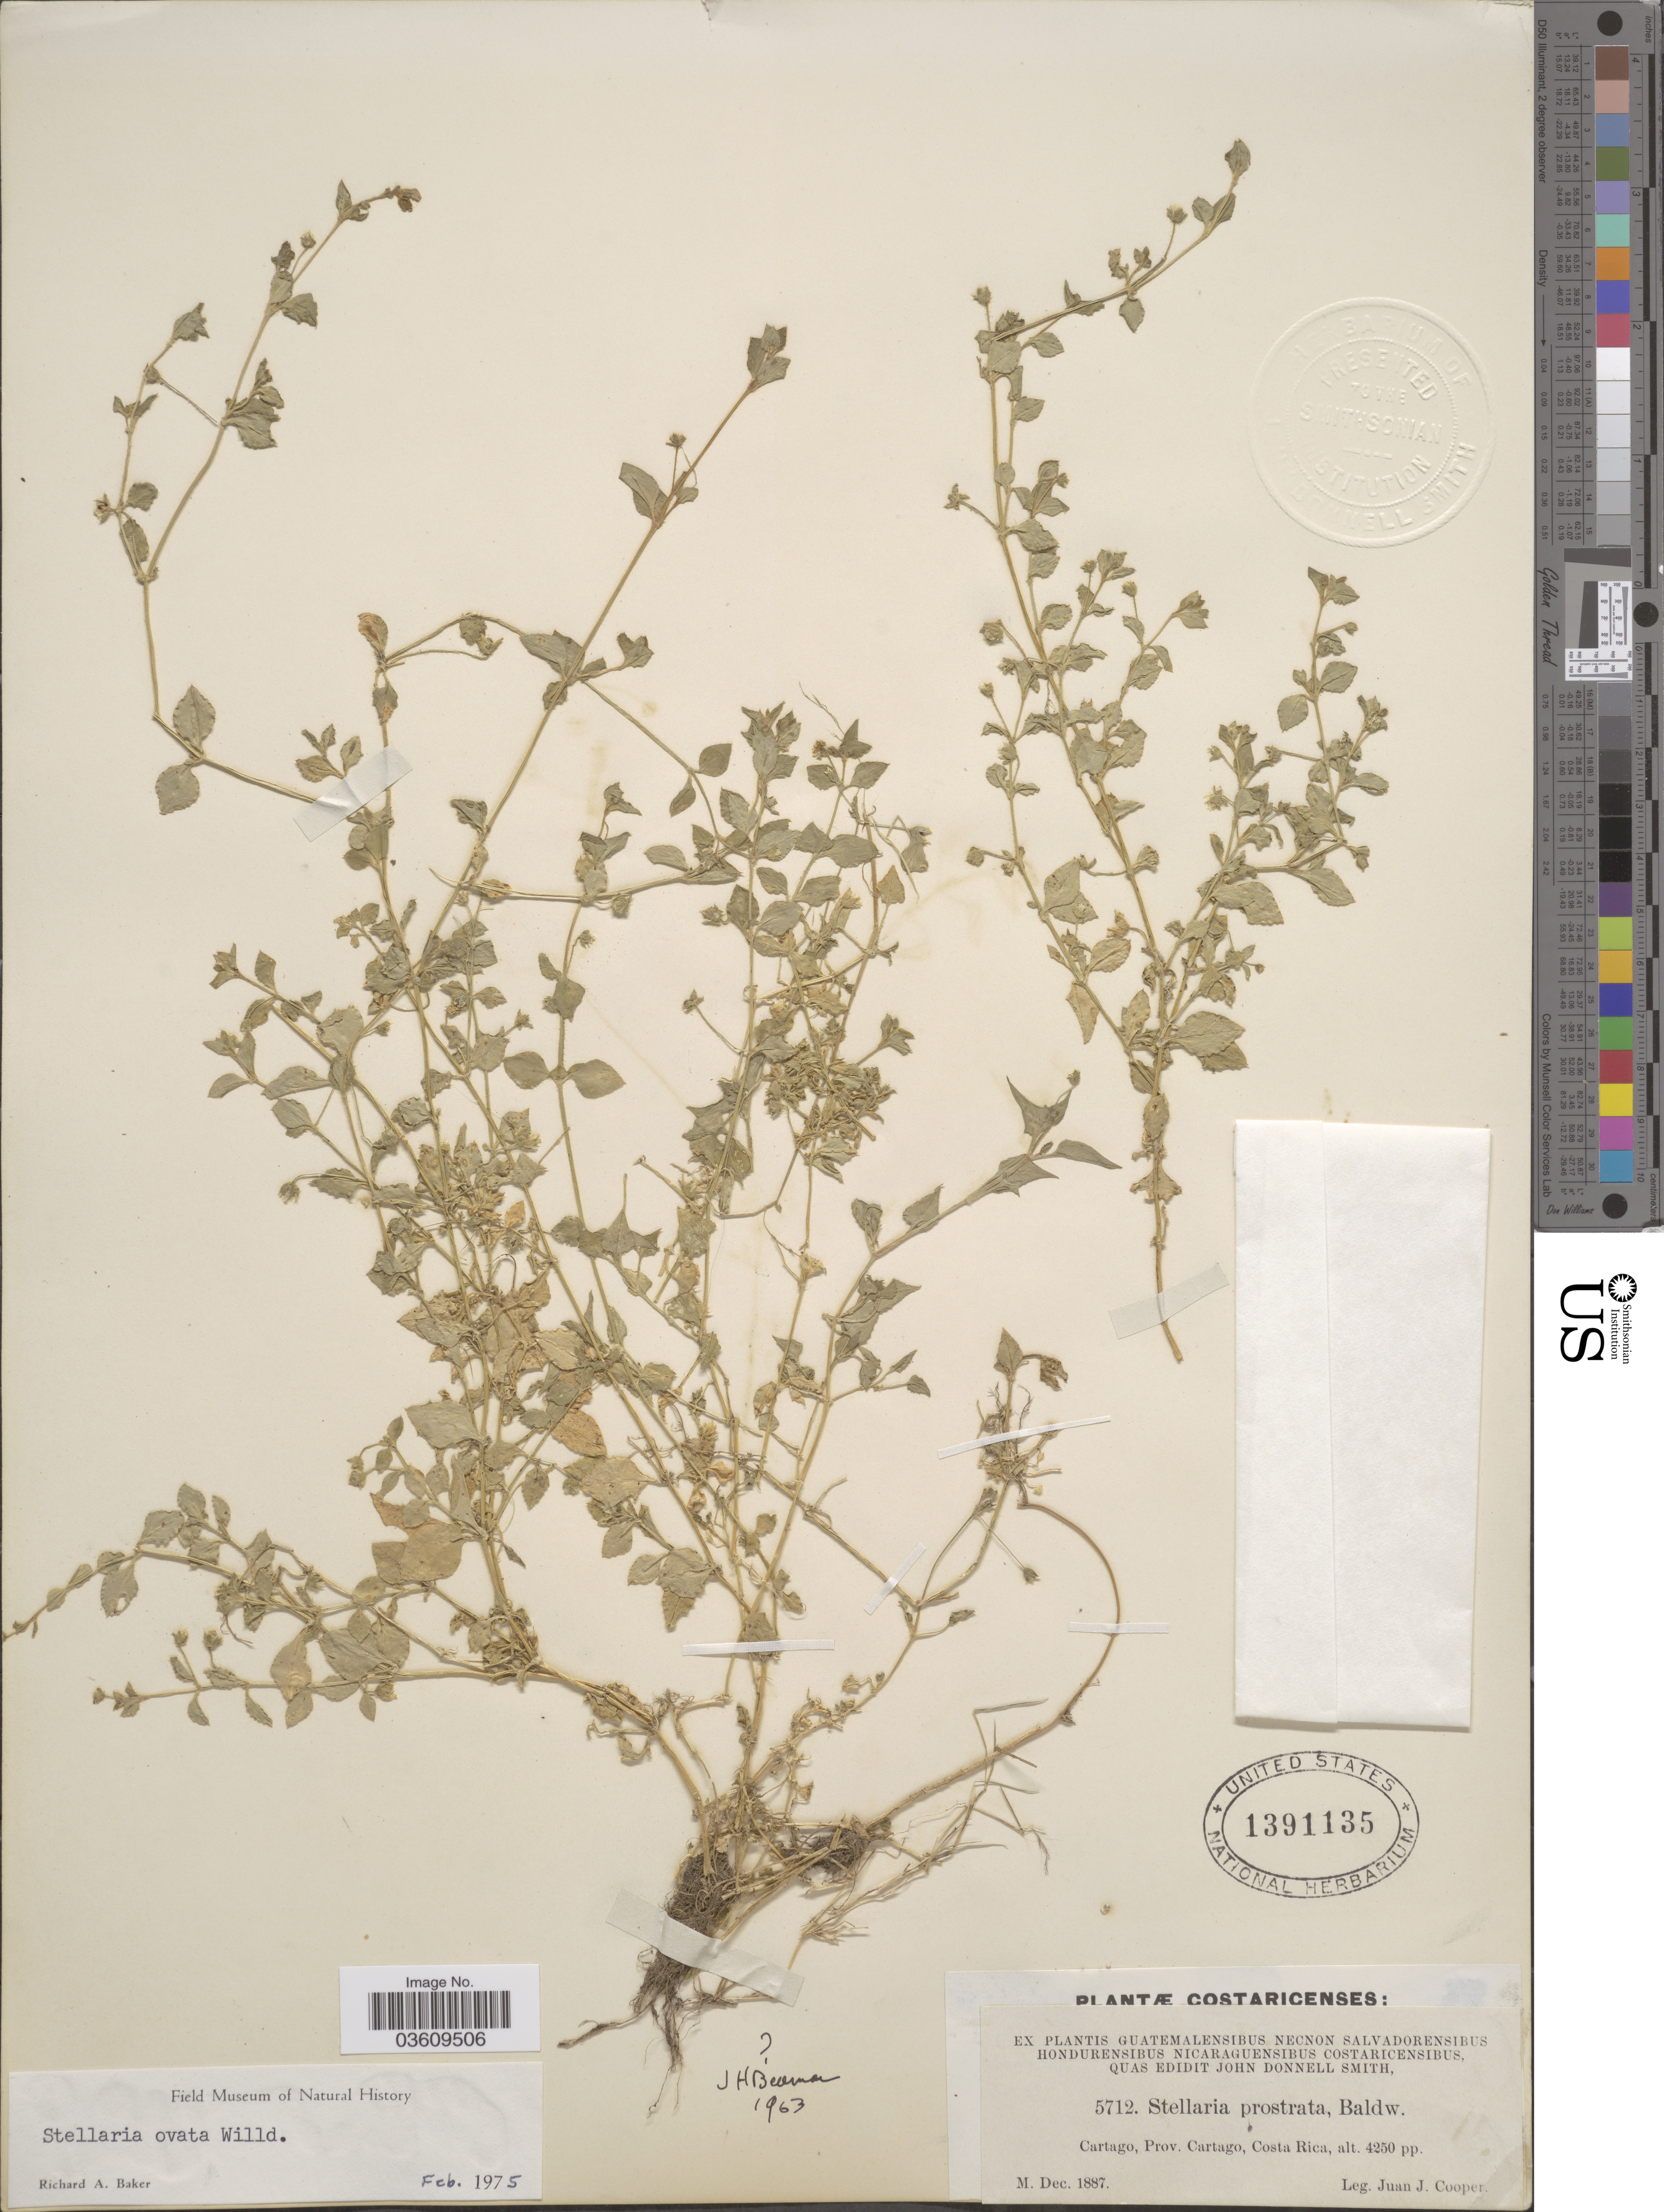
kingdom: Plantae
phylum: Tracheophyta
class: Magnoliopsida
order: Caryophyllales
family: Caryophyllaceae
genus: Stellaria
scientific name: Stellaria ovata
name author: Willd.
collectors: J. J. Cooper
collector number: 5712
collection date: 1887-12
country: Costa Rica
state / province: Cartago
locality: Cartago.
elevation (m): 1295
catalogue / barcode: US 1391135